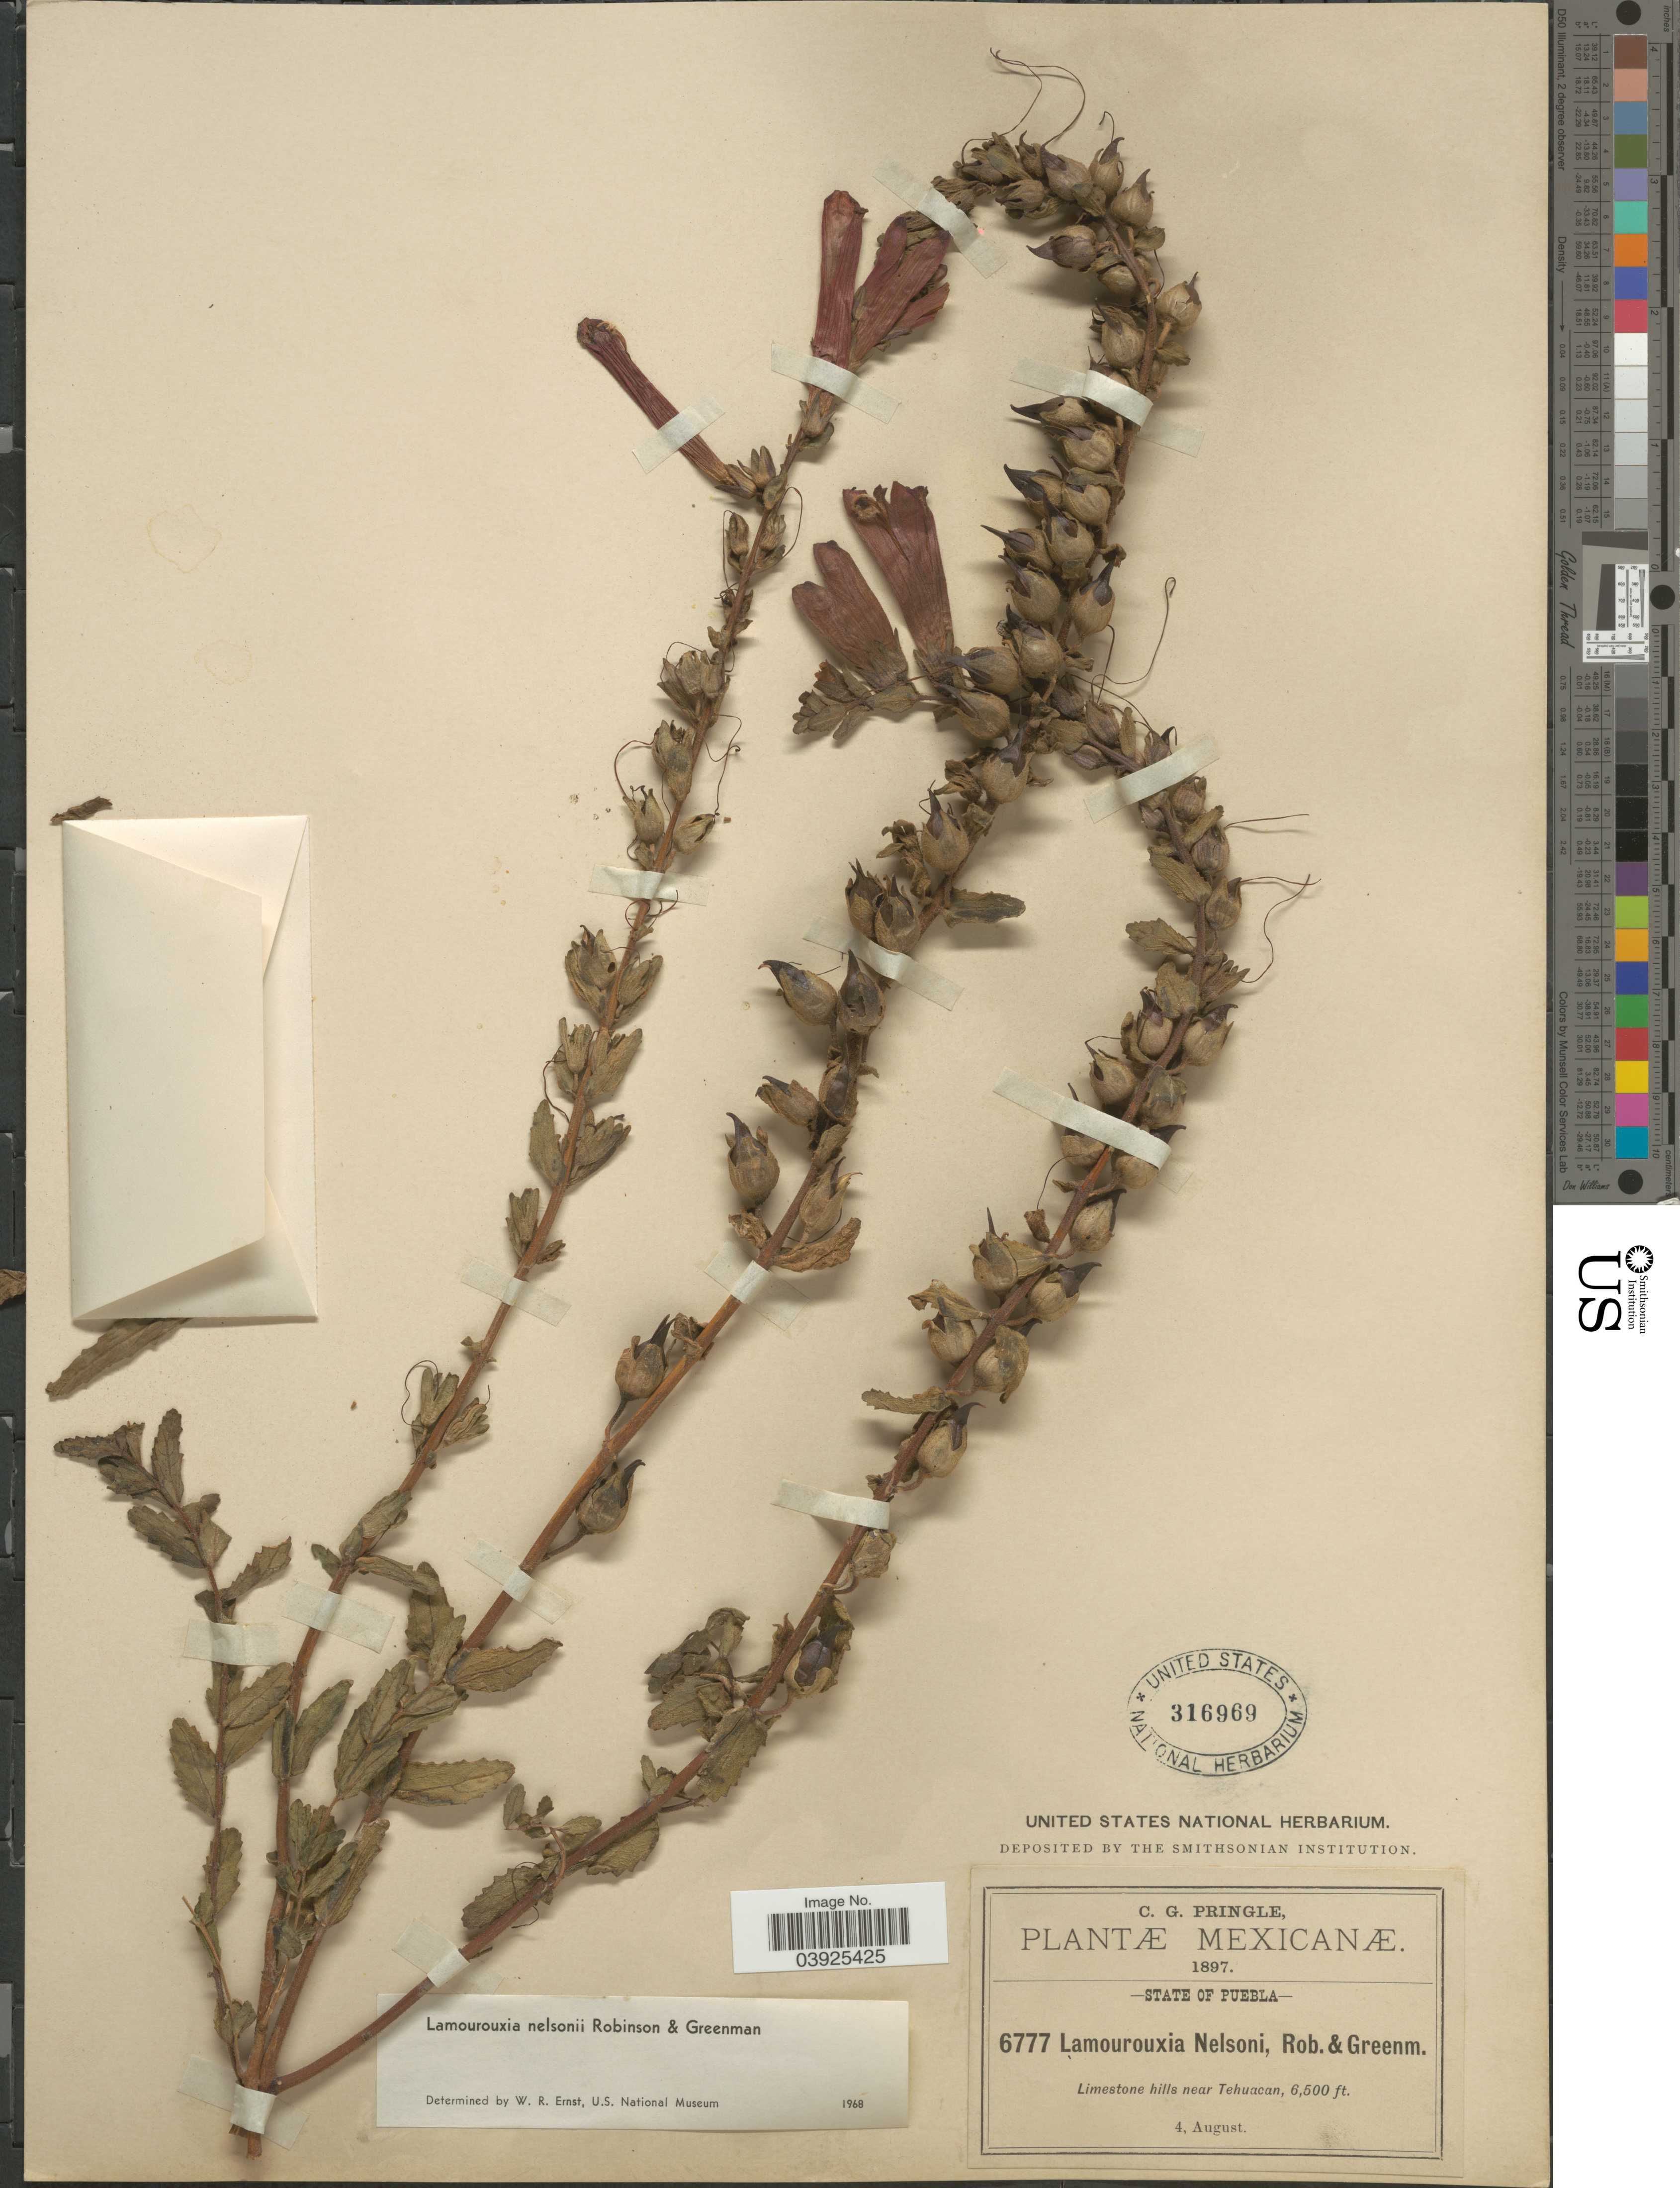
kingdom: Plantae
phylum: Tracheophyta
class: Magnoliopsida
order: Lamiales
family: Orobanchaceae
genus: Lamourouxia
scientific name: Lamourouxia nelsonii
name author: B.L. Rob. & Greenm.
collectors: C. G. Pringle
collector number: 6777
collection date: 1897-08-04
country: Mexico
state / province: Puebla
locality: Limestone hills near Tehuacan.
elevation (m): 1981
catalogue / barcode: US 316969